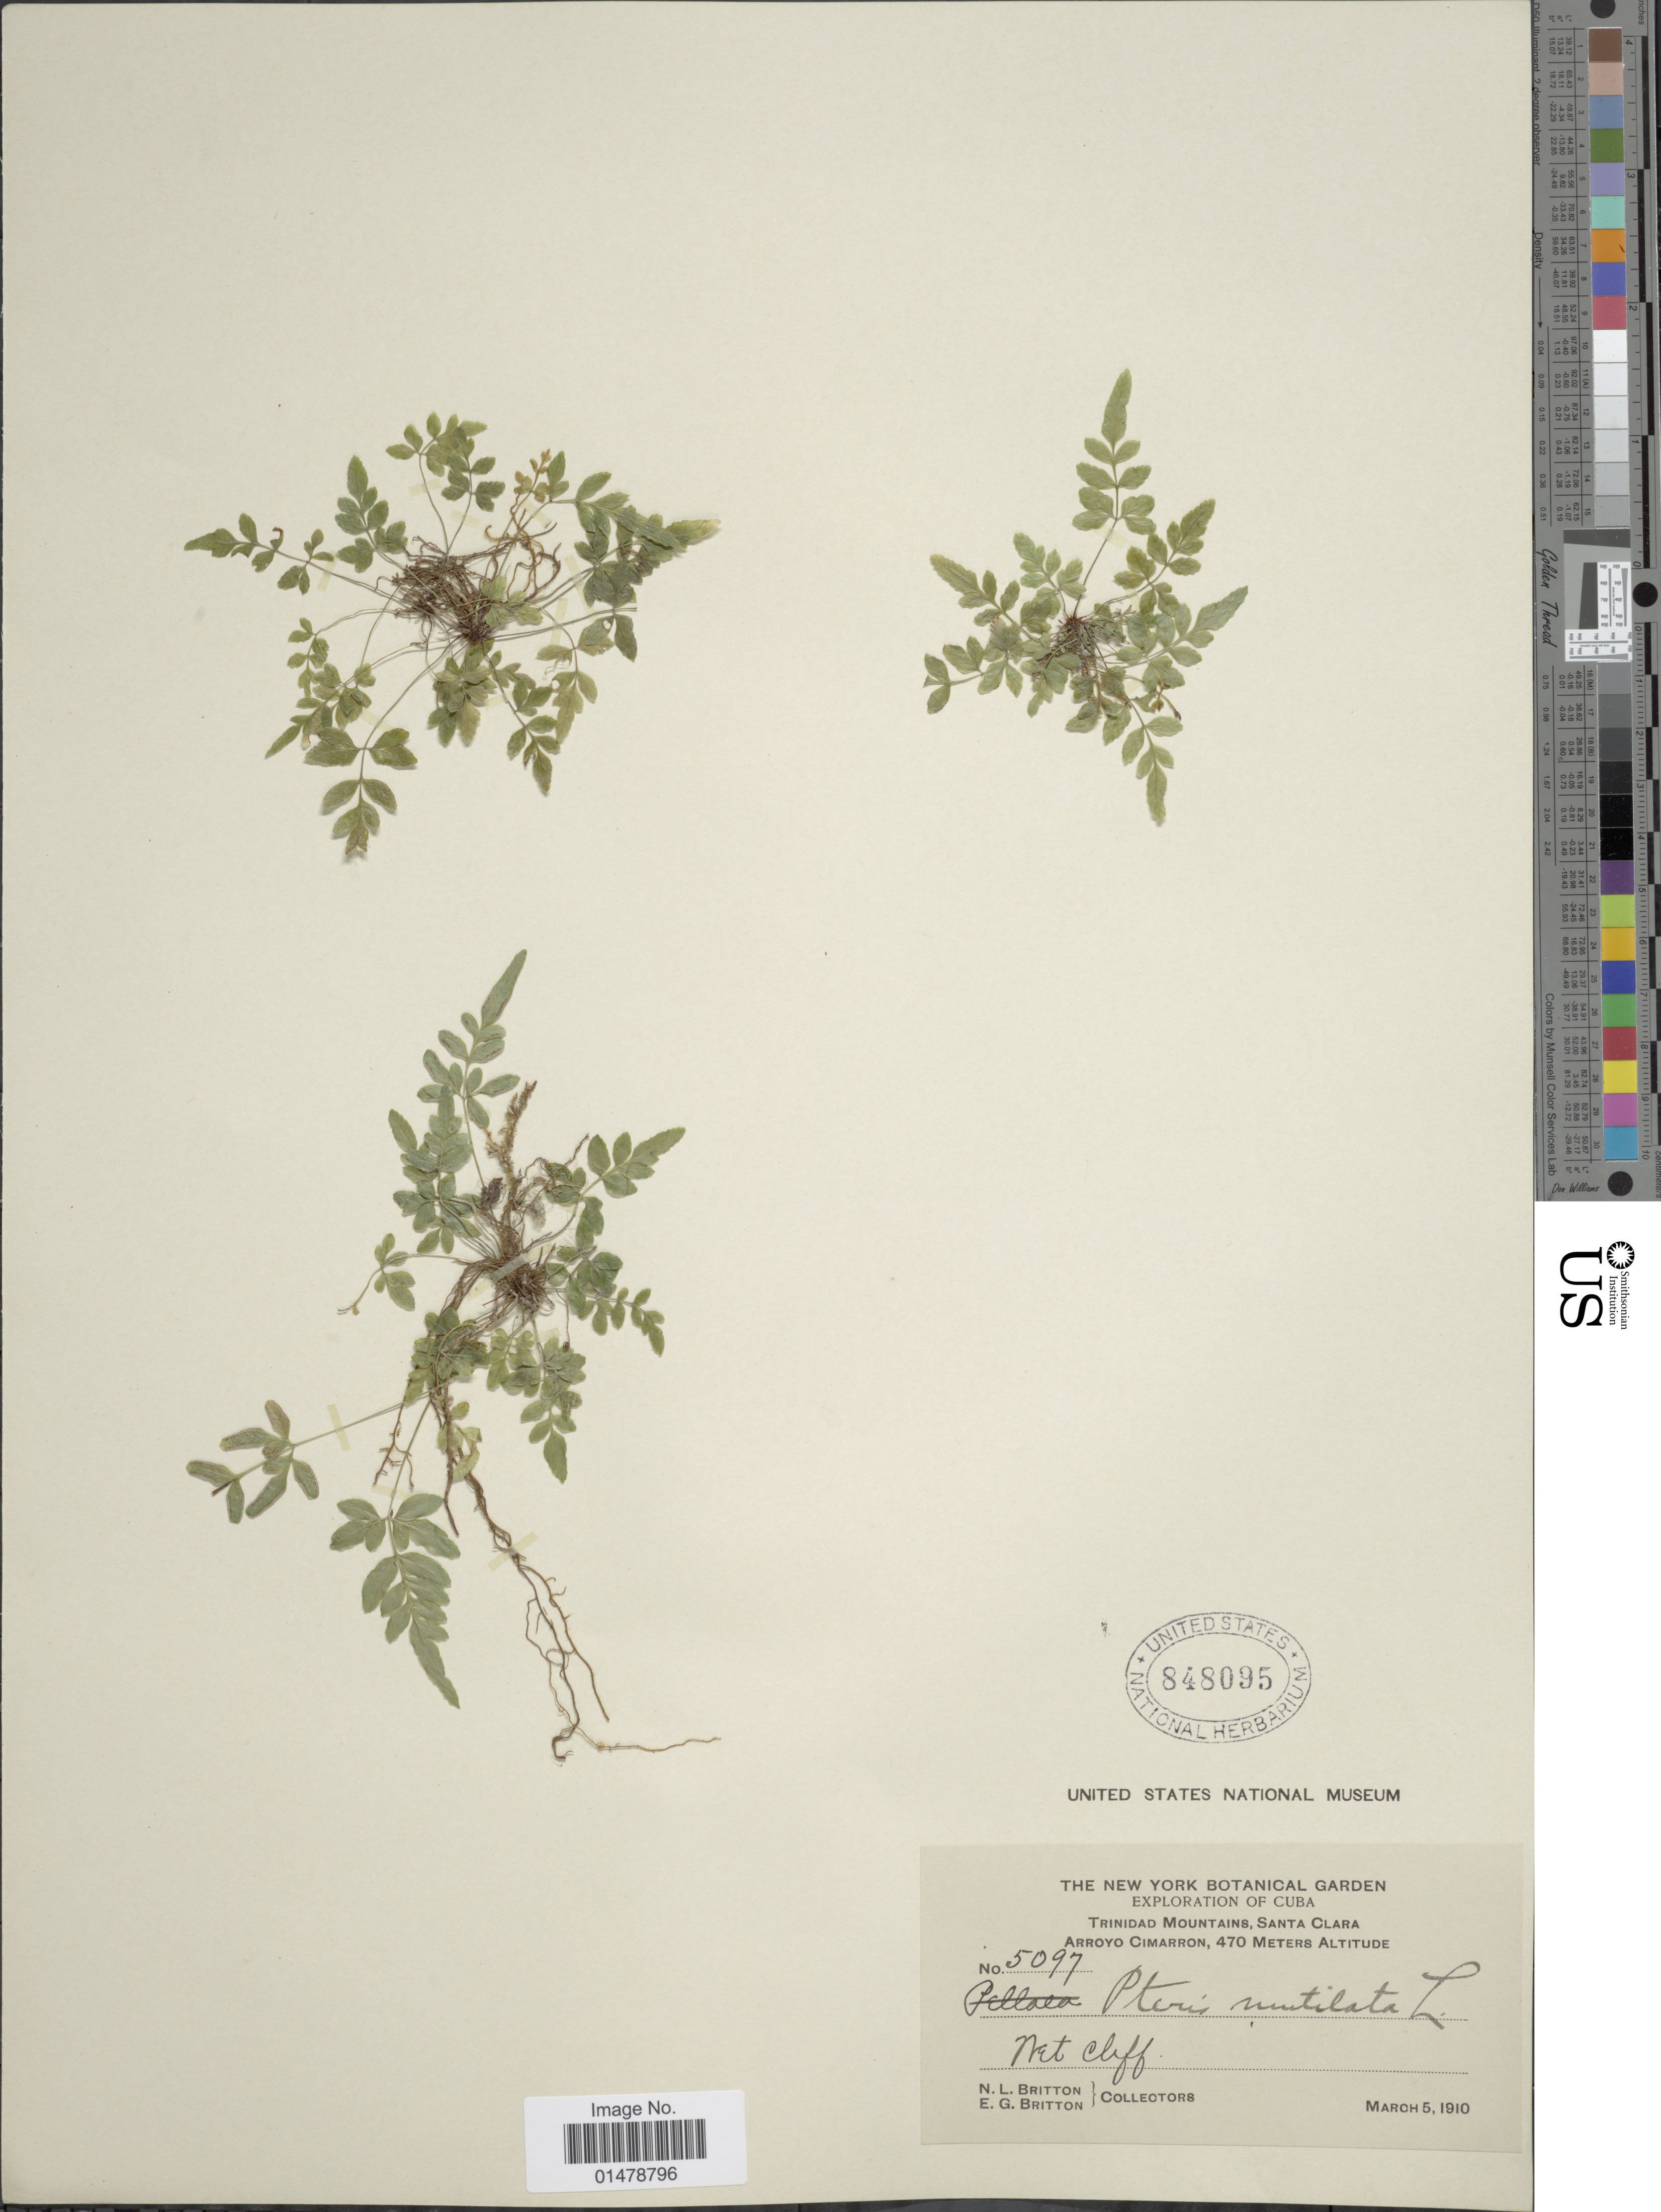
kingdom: Plantae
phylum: Tracheophyta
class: Polypodiopsida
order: Polypodiales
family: Pteridaceae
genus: Pteris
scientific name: Pteris mutilata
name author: L.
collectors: N. Britton & E. G. Britton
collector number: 5097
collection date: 1910-03-05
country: Cuba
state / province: Las Villas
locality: Trinidad Mountains, Santa Clara. Arroyo Cimarron. Wet cliff.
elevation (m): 470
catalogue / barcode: US 848095